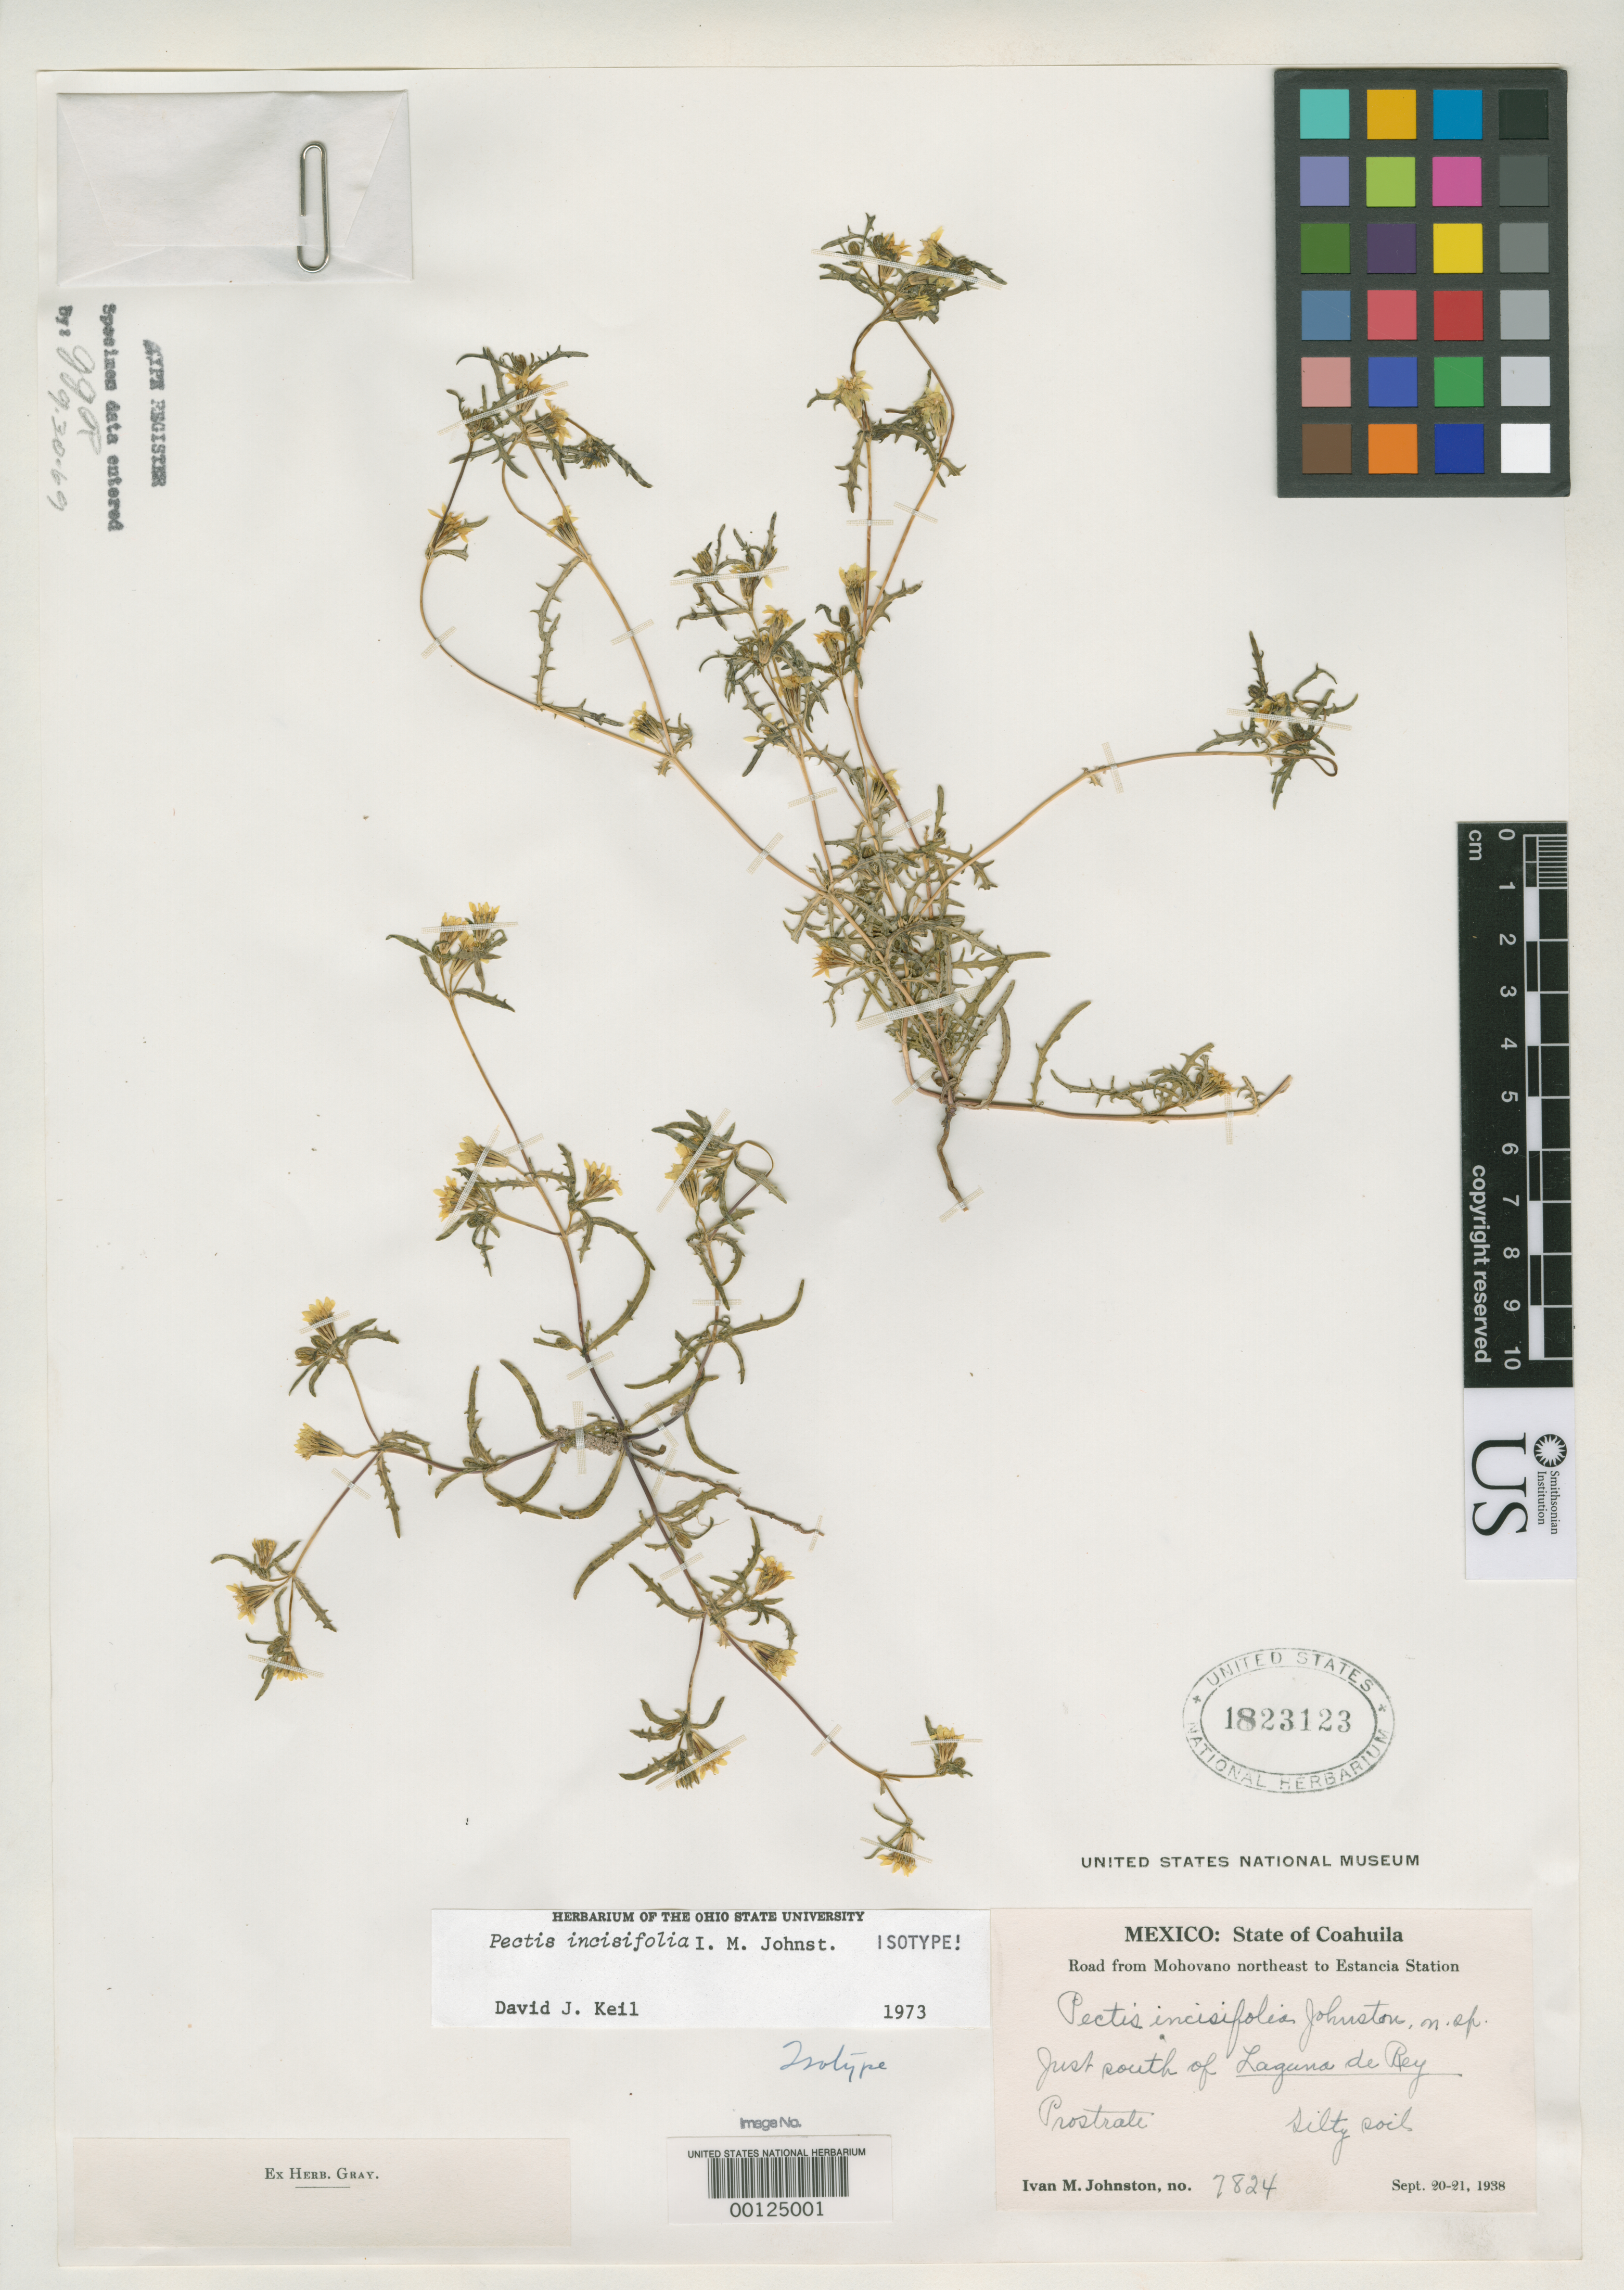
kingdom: Plantae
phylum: Tracheophyta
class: Magnoliopsida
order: Asterales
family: Asteraceae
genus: Pectis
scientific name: Pectis incisifolia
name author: I.M. Johnst.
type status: Isotype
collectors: I.M. Johnston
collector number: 7824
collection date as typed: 20 Sep 1938 to 21 Sep 1938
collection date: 1938-09-20/1938-09-21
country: Mexico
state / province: Coahuila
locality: Laguna de Rey.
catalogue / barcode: US 1823123